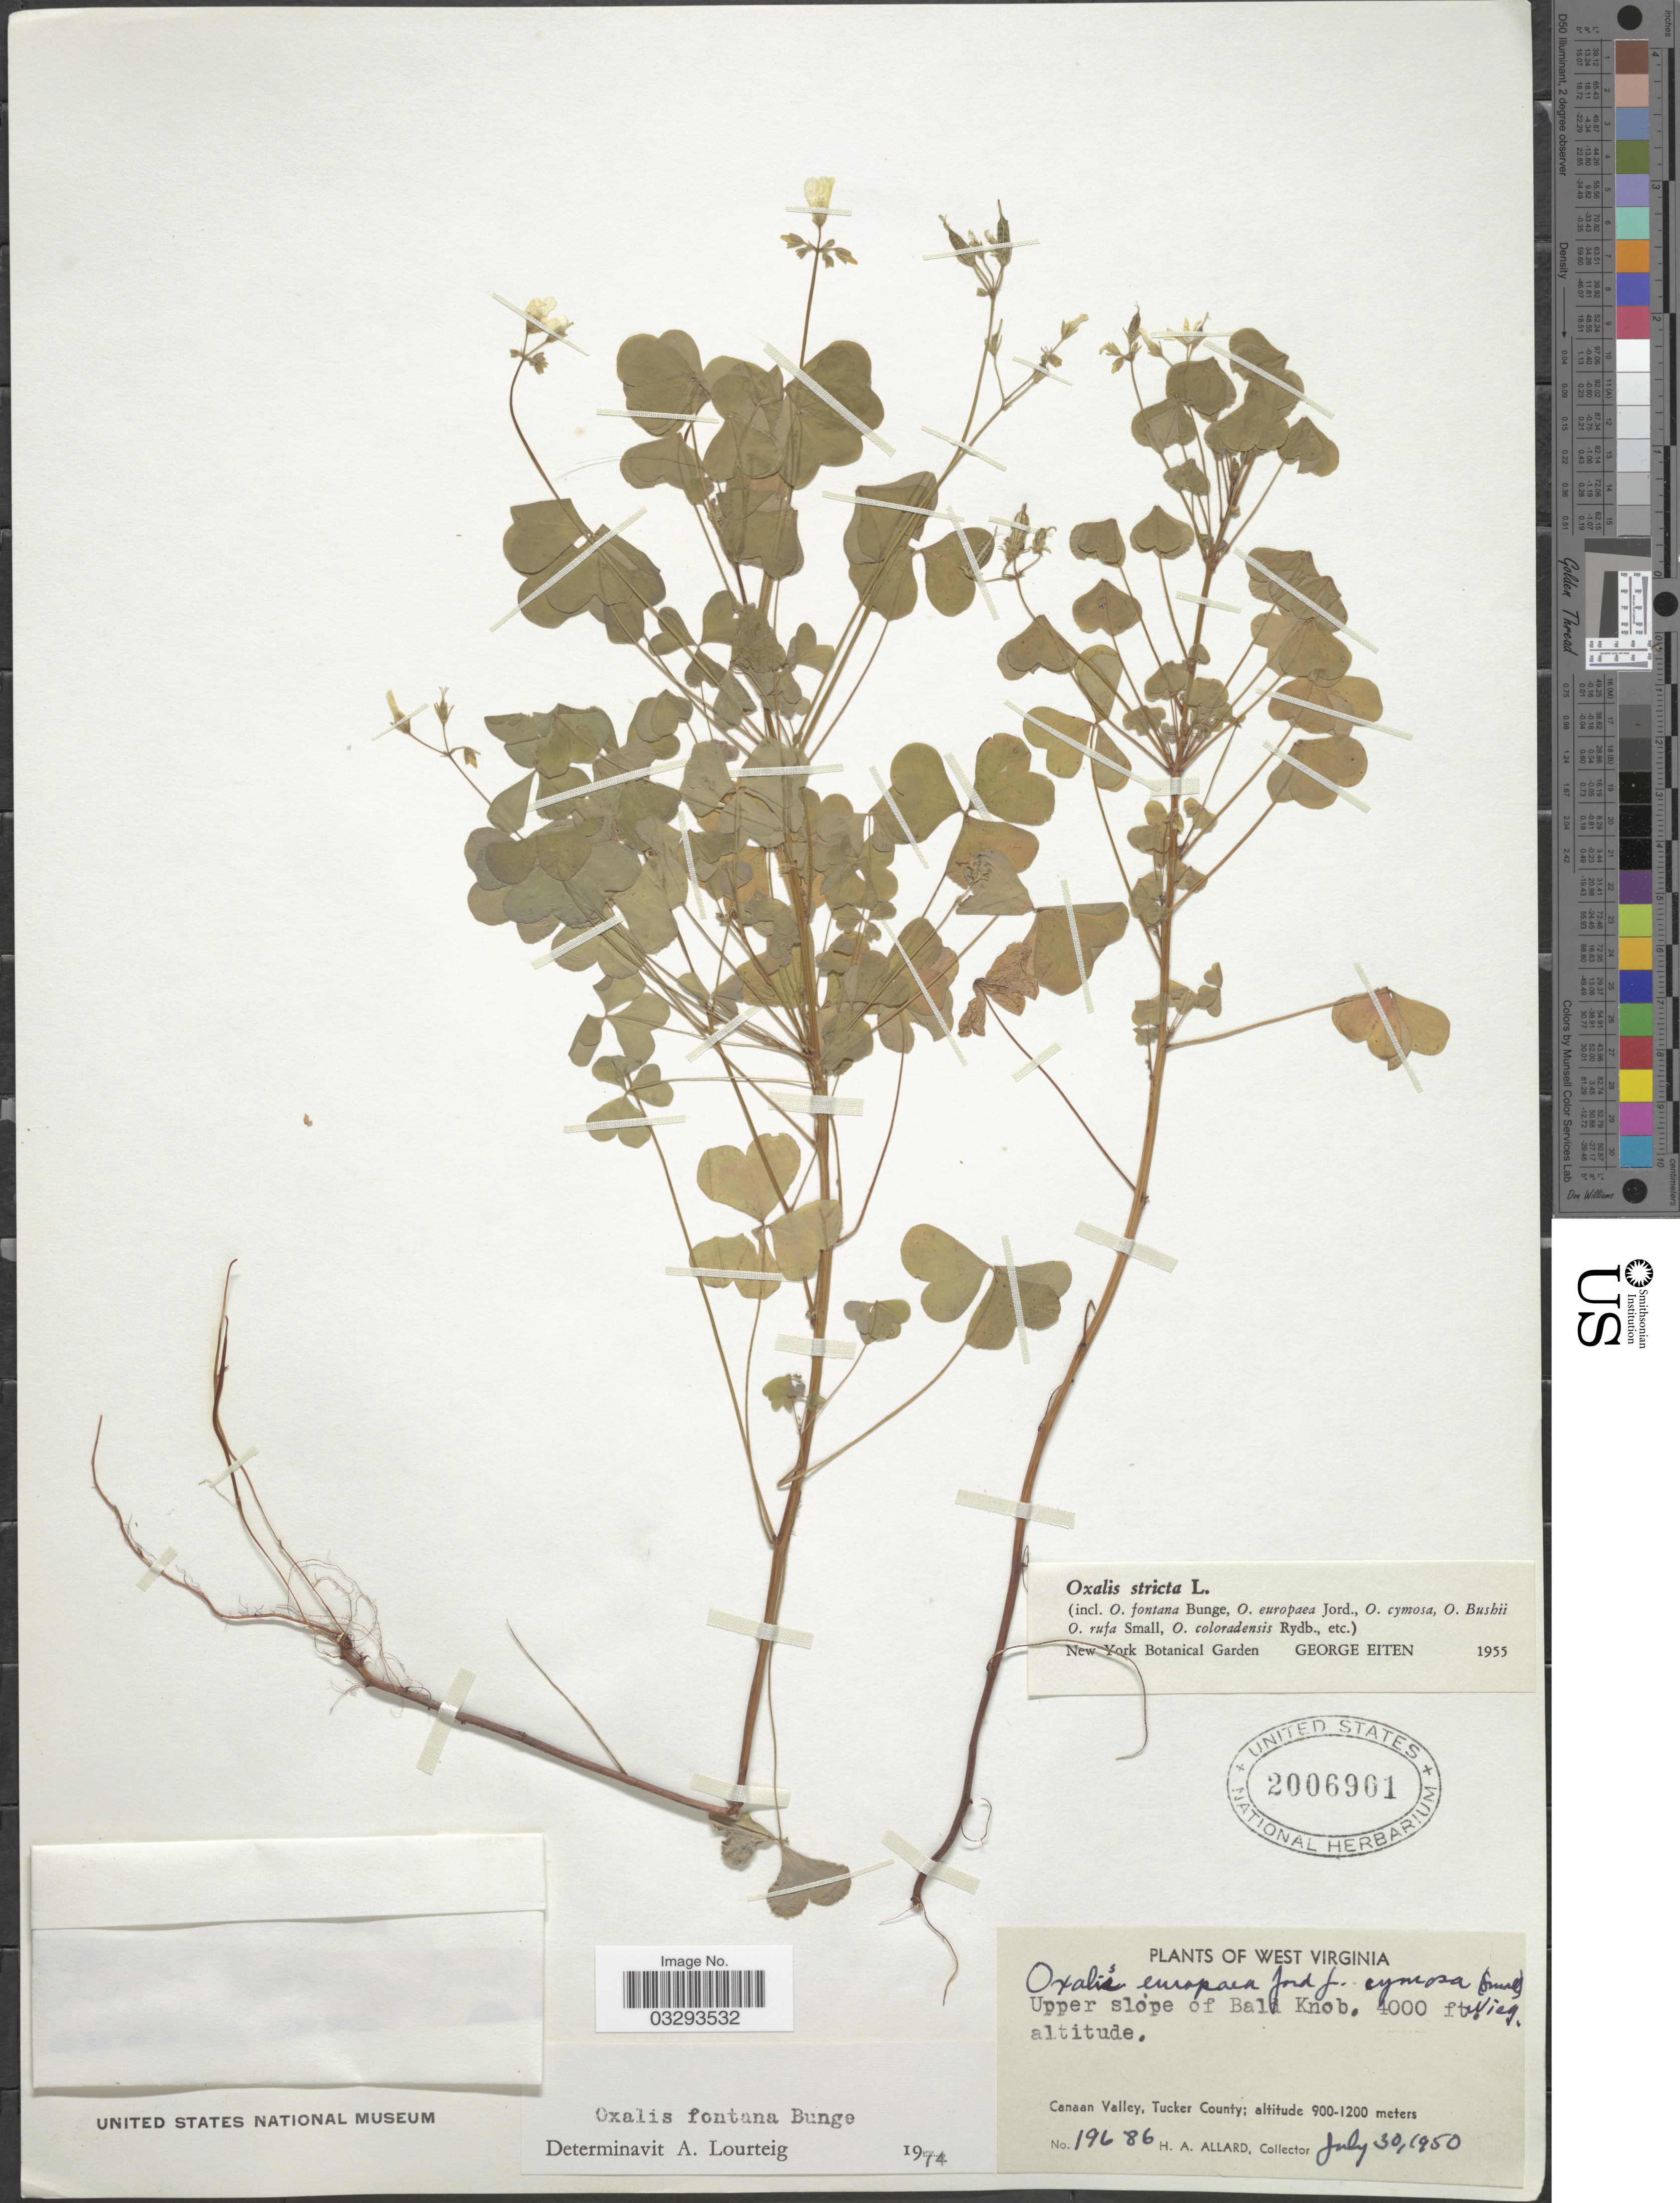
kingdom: Plantae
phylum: Tracheophyta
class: Magnoliopsida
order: Oxalidales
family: Oxalidaceae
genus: Oxalis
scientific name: Oxalis fontana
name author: Bunge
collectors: H. A. Allard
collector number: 19686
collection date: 1950-07-30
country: United States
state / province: West Virginia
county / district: Tucker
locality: Upper slope of Bald Knob. Canaan Valley, Tucker County.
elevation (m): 1219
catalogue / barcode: US 2006901